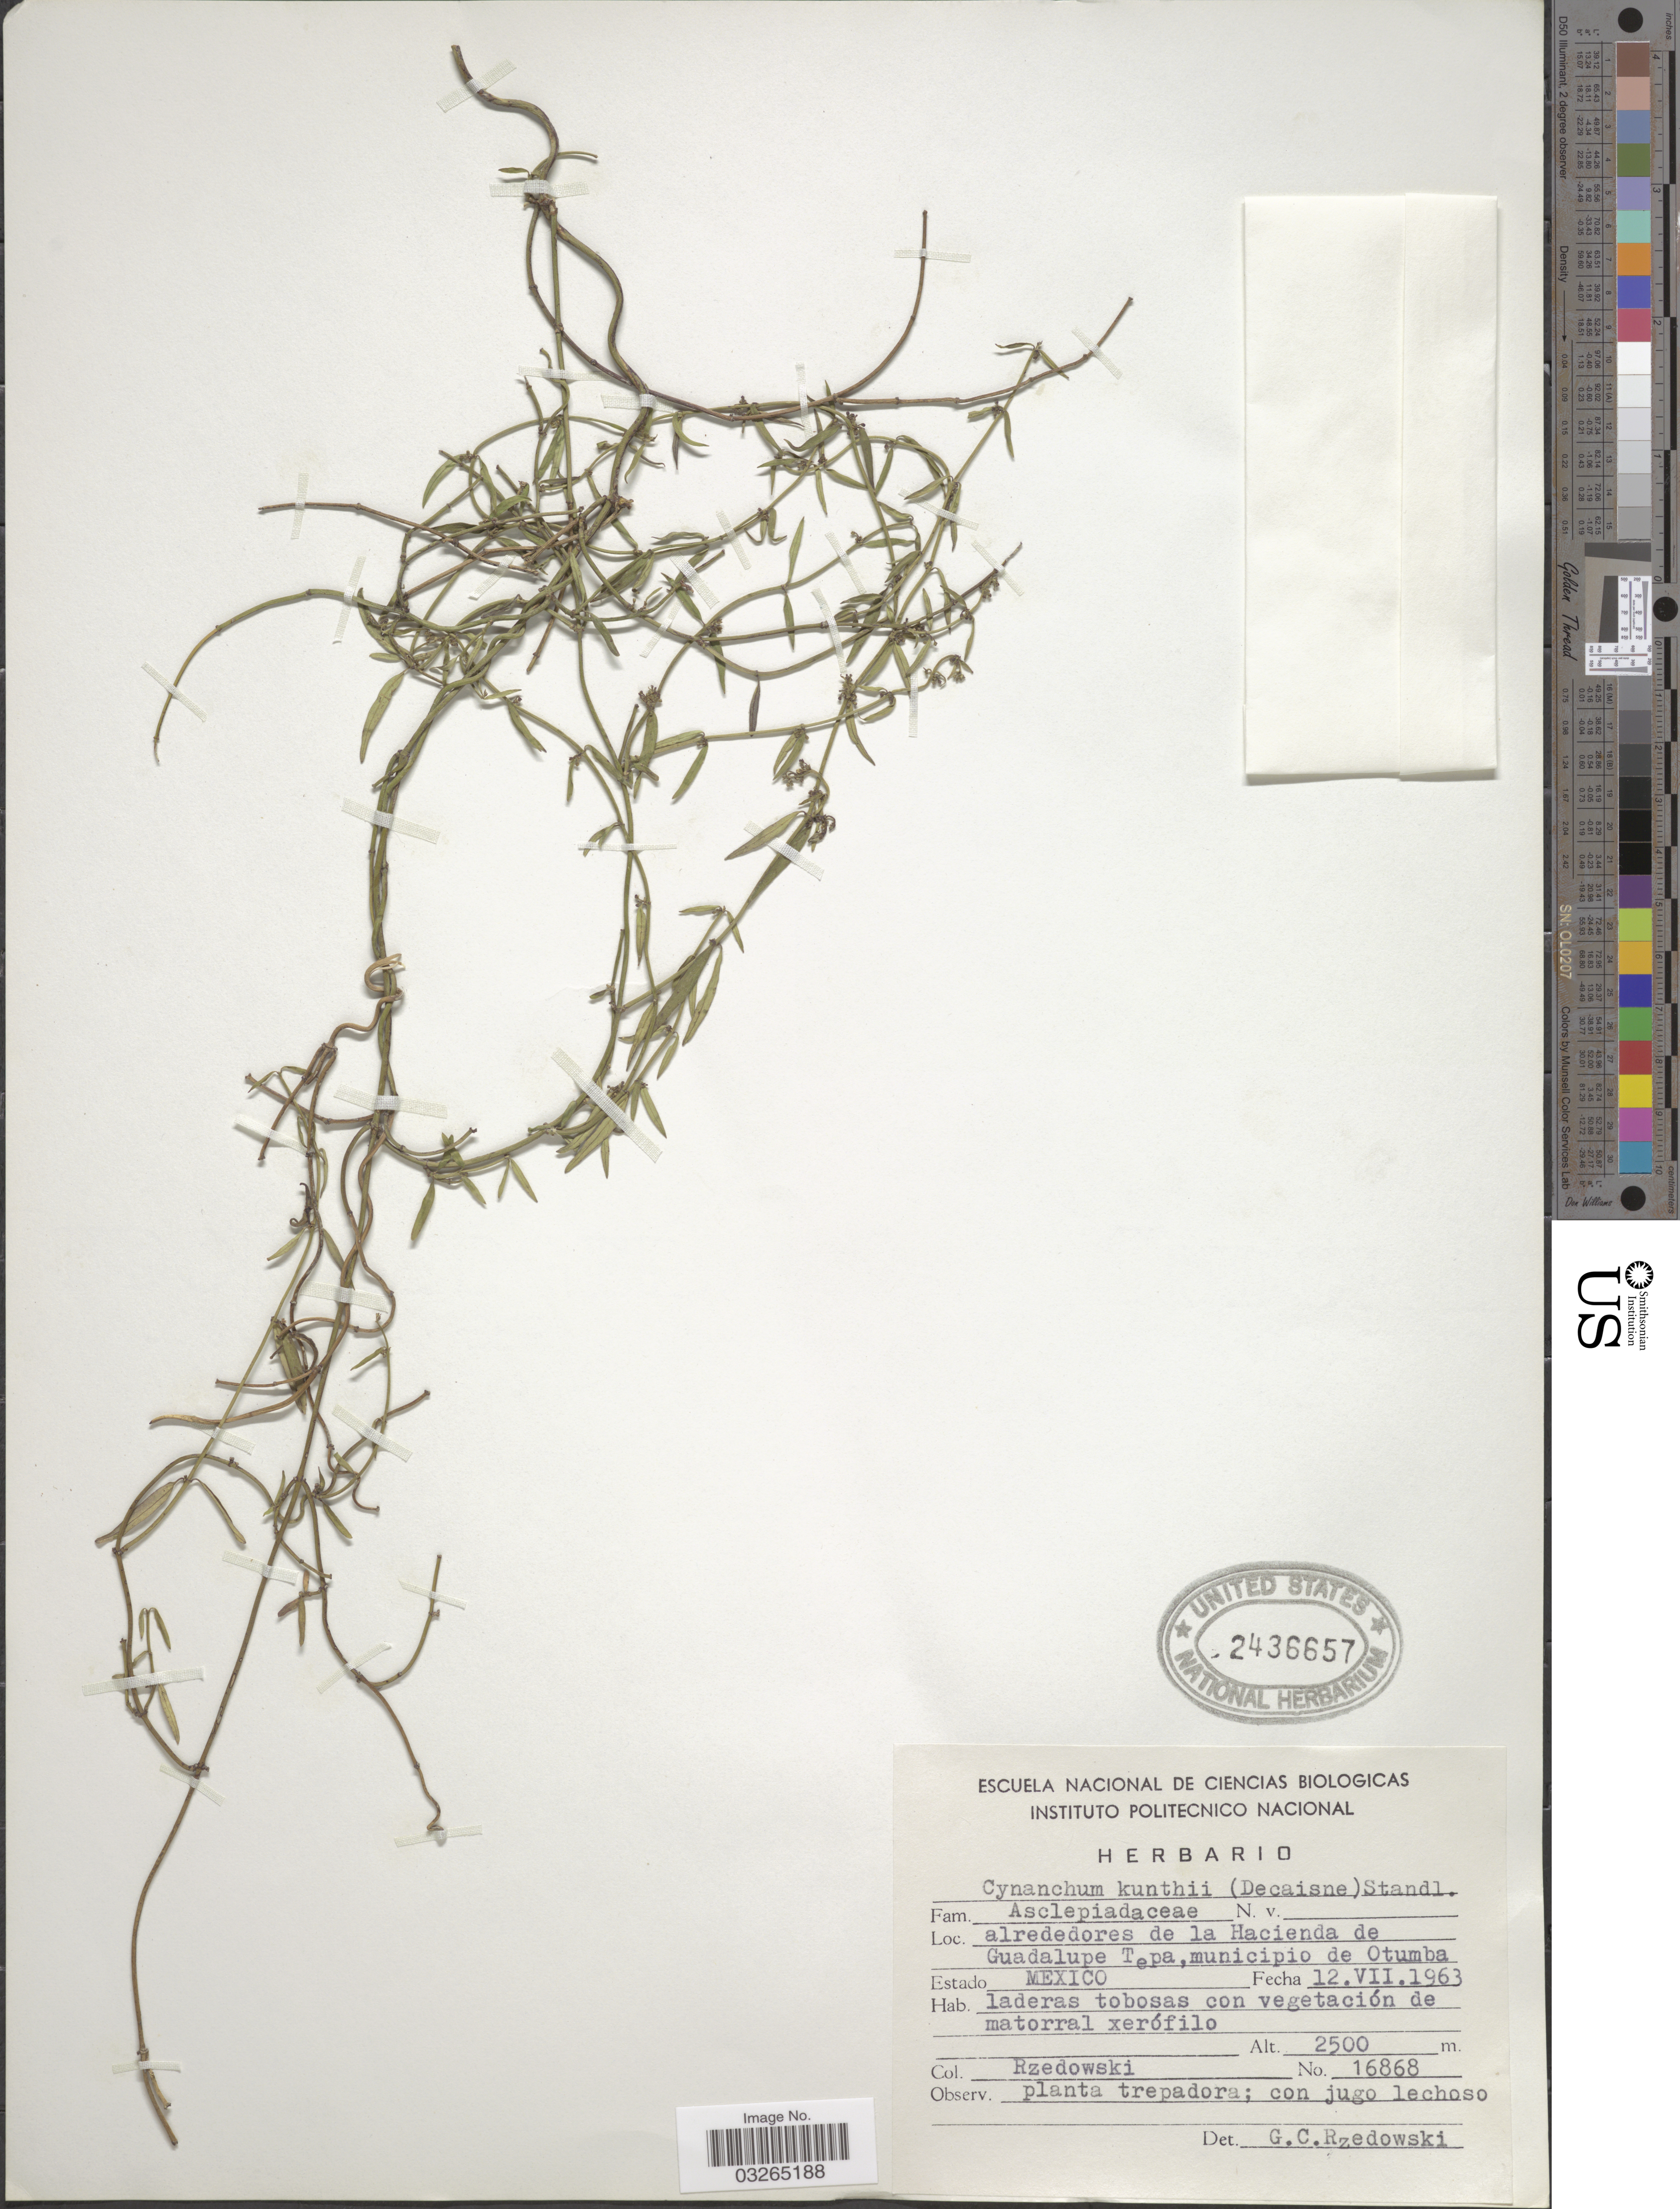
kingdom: Plantae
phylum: Tracheophyta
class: Magnoliopsida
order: Gentianales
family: Apocynaceae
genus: Orthosia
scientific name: Orthosia angustifolia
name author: (Turcz.) Liede & Meve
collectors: Rzedowski, --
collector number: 16868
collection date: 1963-07-12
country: Mexico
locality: Alrededores de la Hacienda de Guadalupe Tepa, municipio de Otumba.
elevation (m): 2500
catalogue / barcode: US 2436657